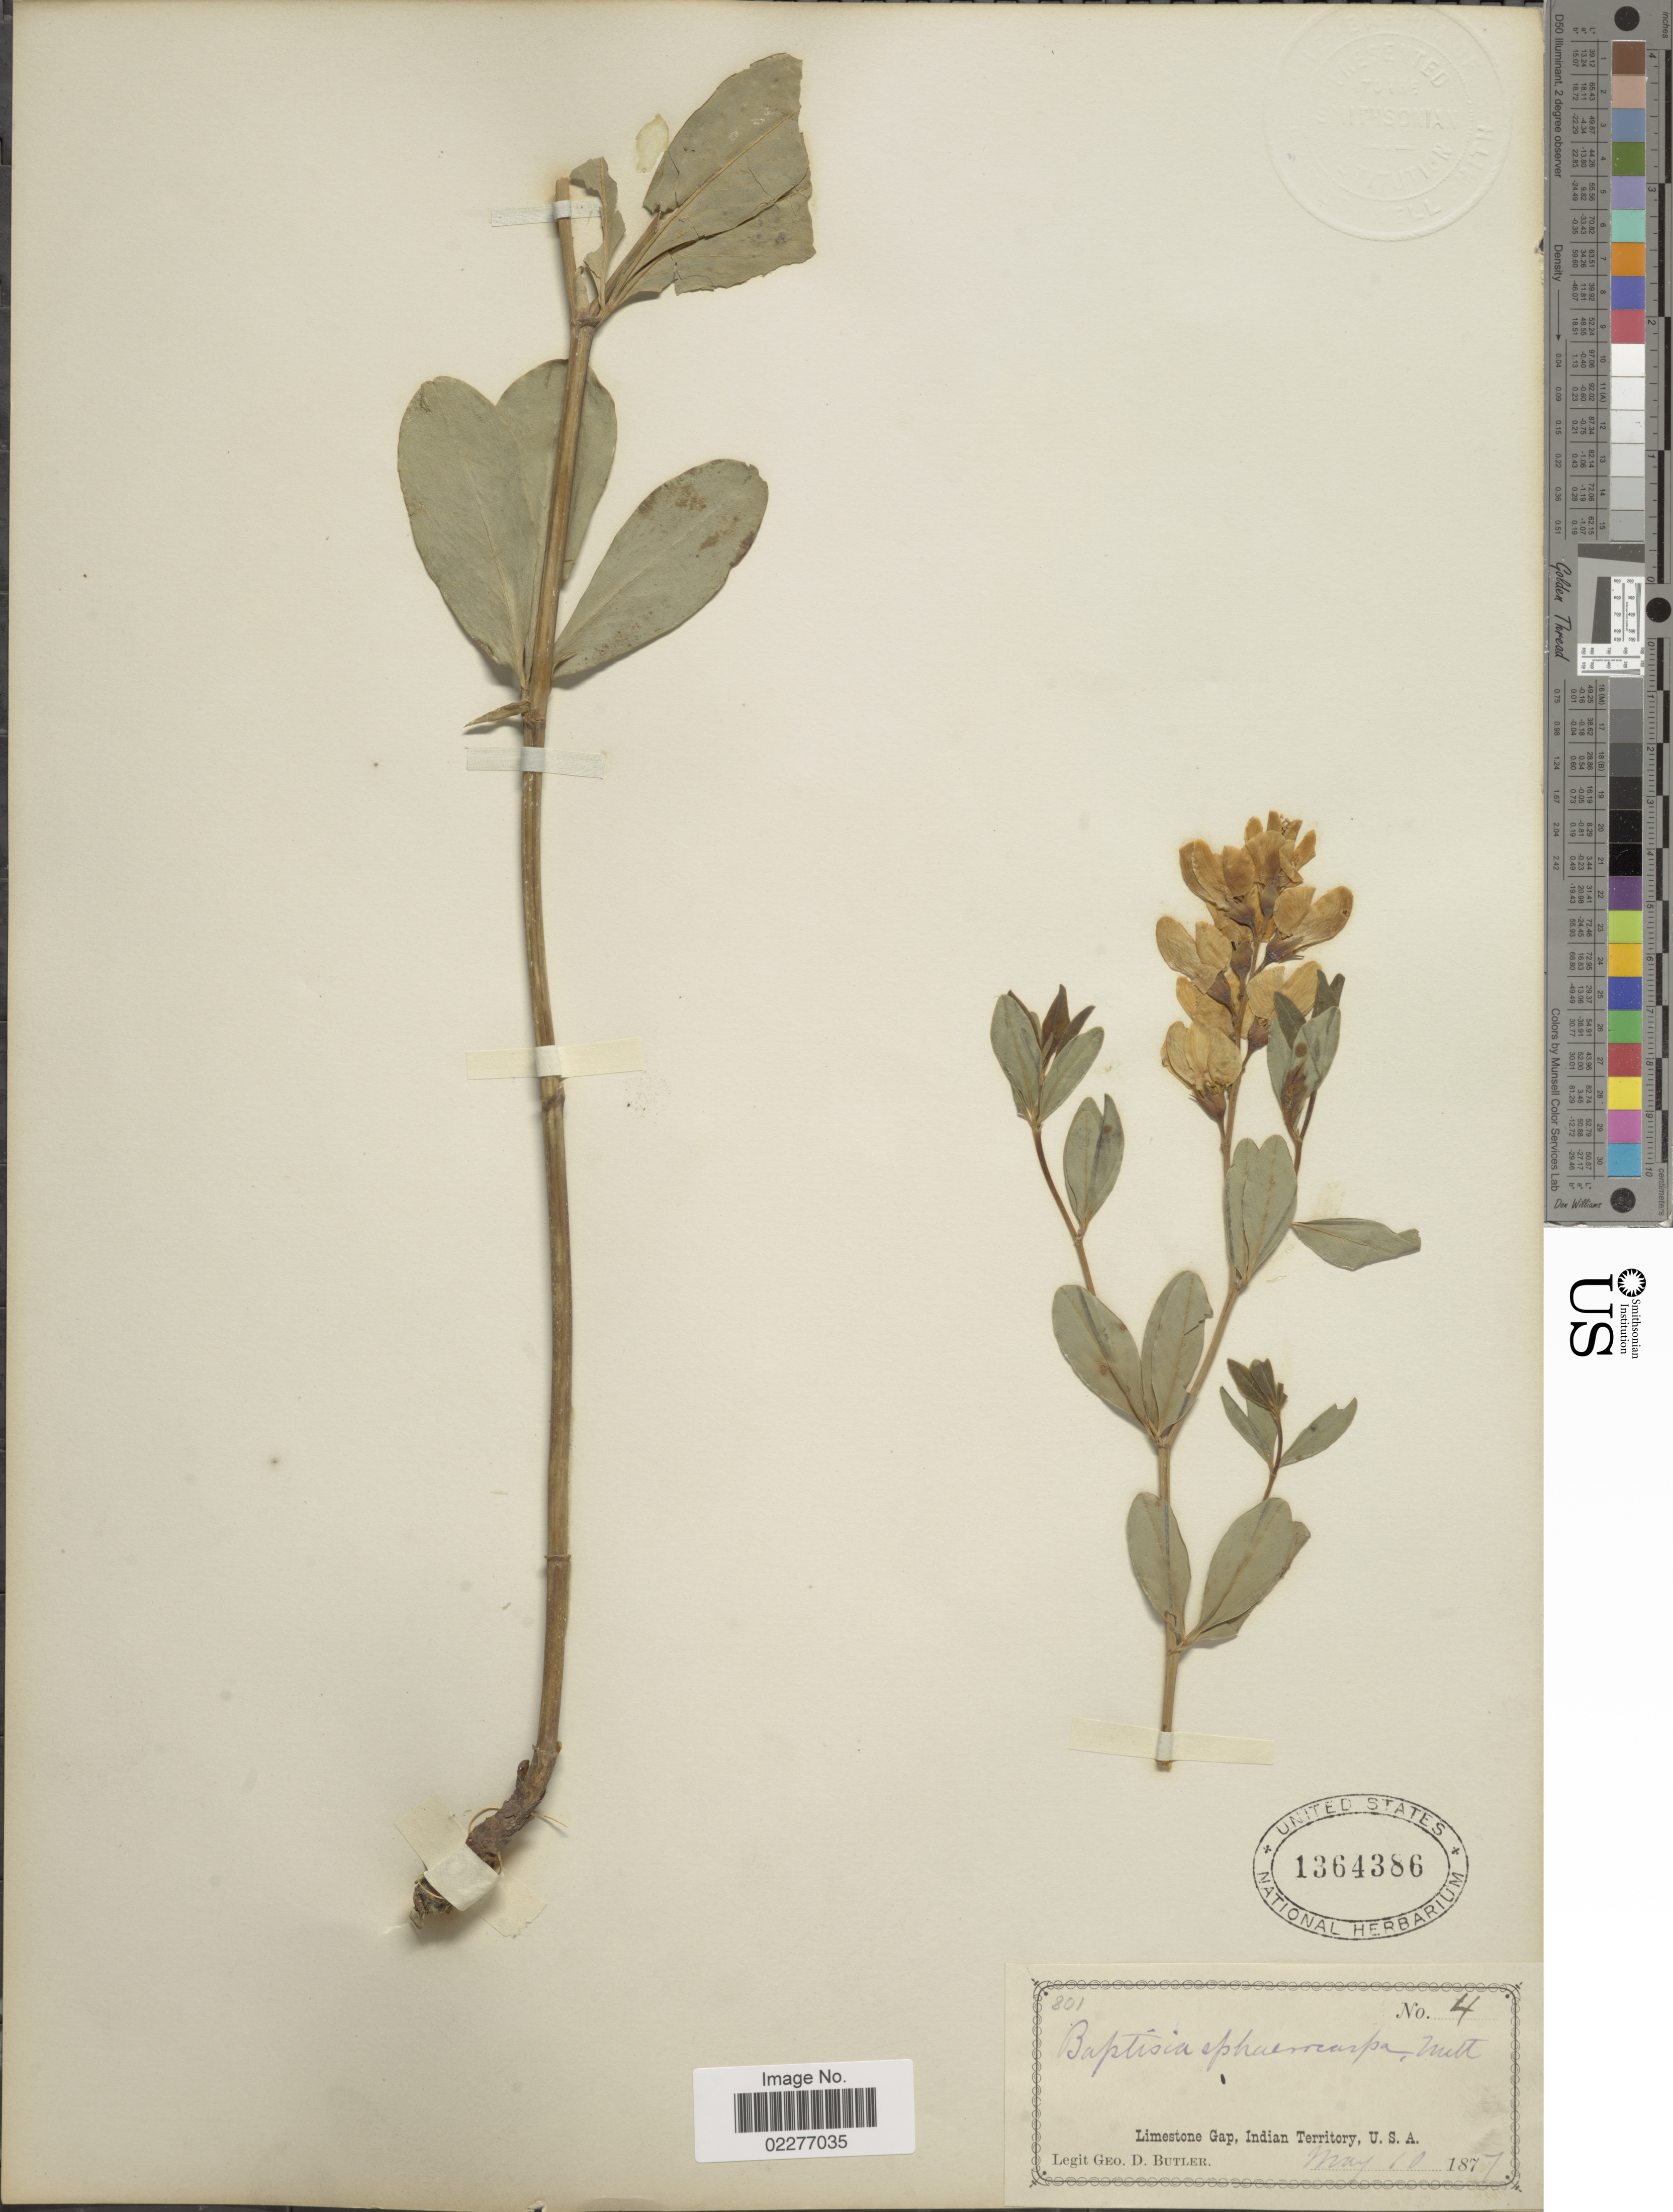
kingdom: Plantae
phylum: Tracheophyta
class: Magnoliopsida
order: Fabales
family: Fabaceae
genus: Baptisia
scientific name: Baptisia sphaerocarpa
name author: Nutt.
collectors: G. D. Butler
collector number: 4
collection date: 1877-05-10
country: United States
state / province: Oklahoma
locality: Limestone Gap, Indian Territory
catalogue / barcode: US 1364386